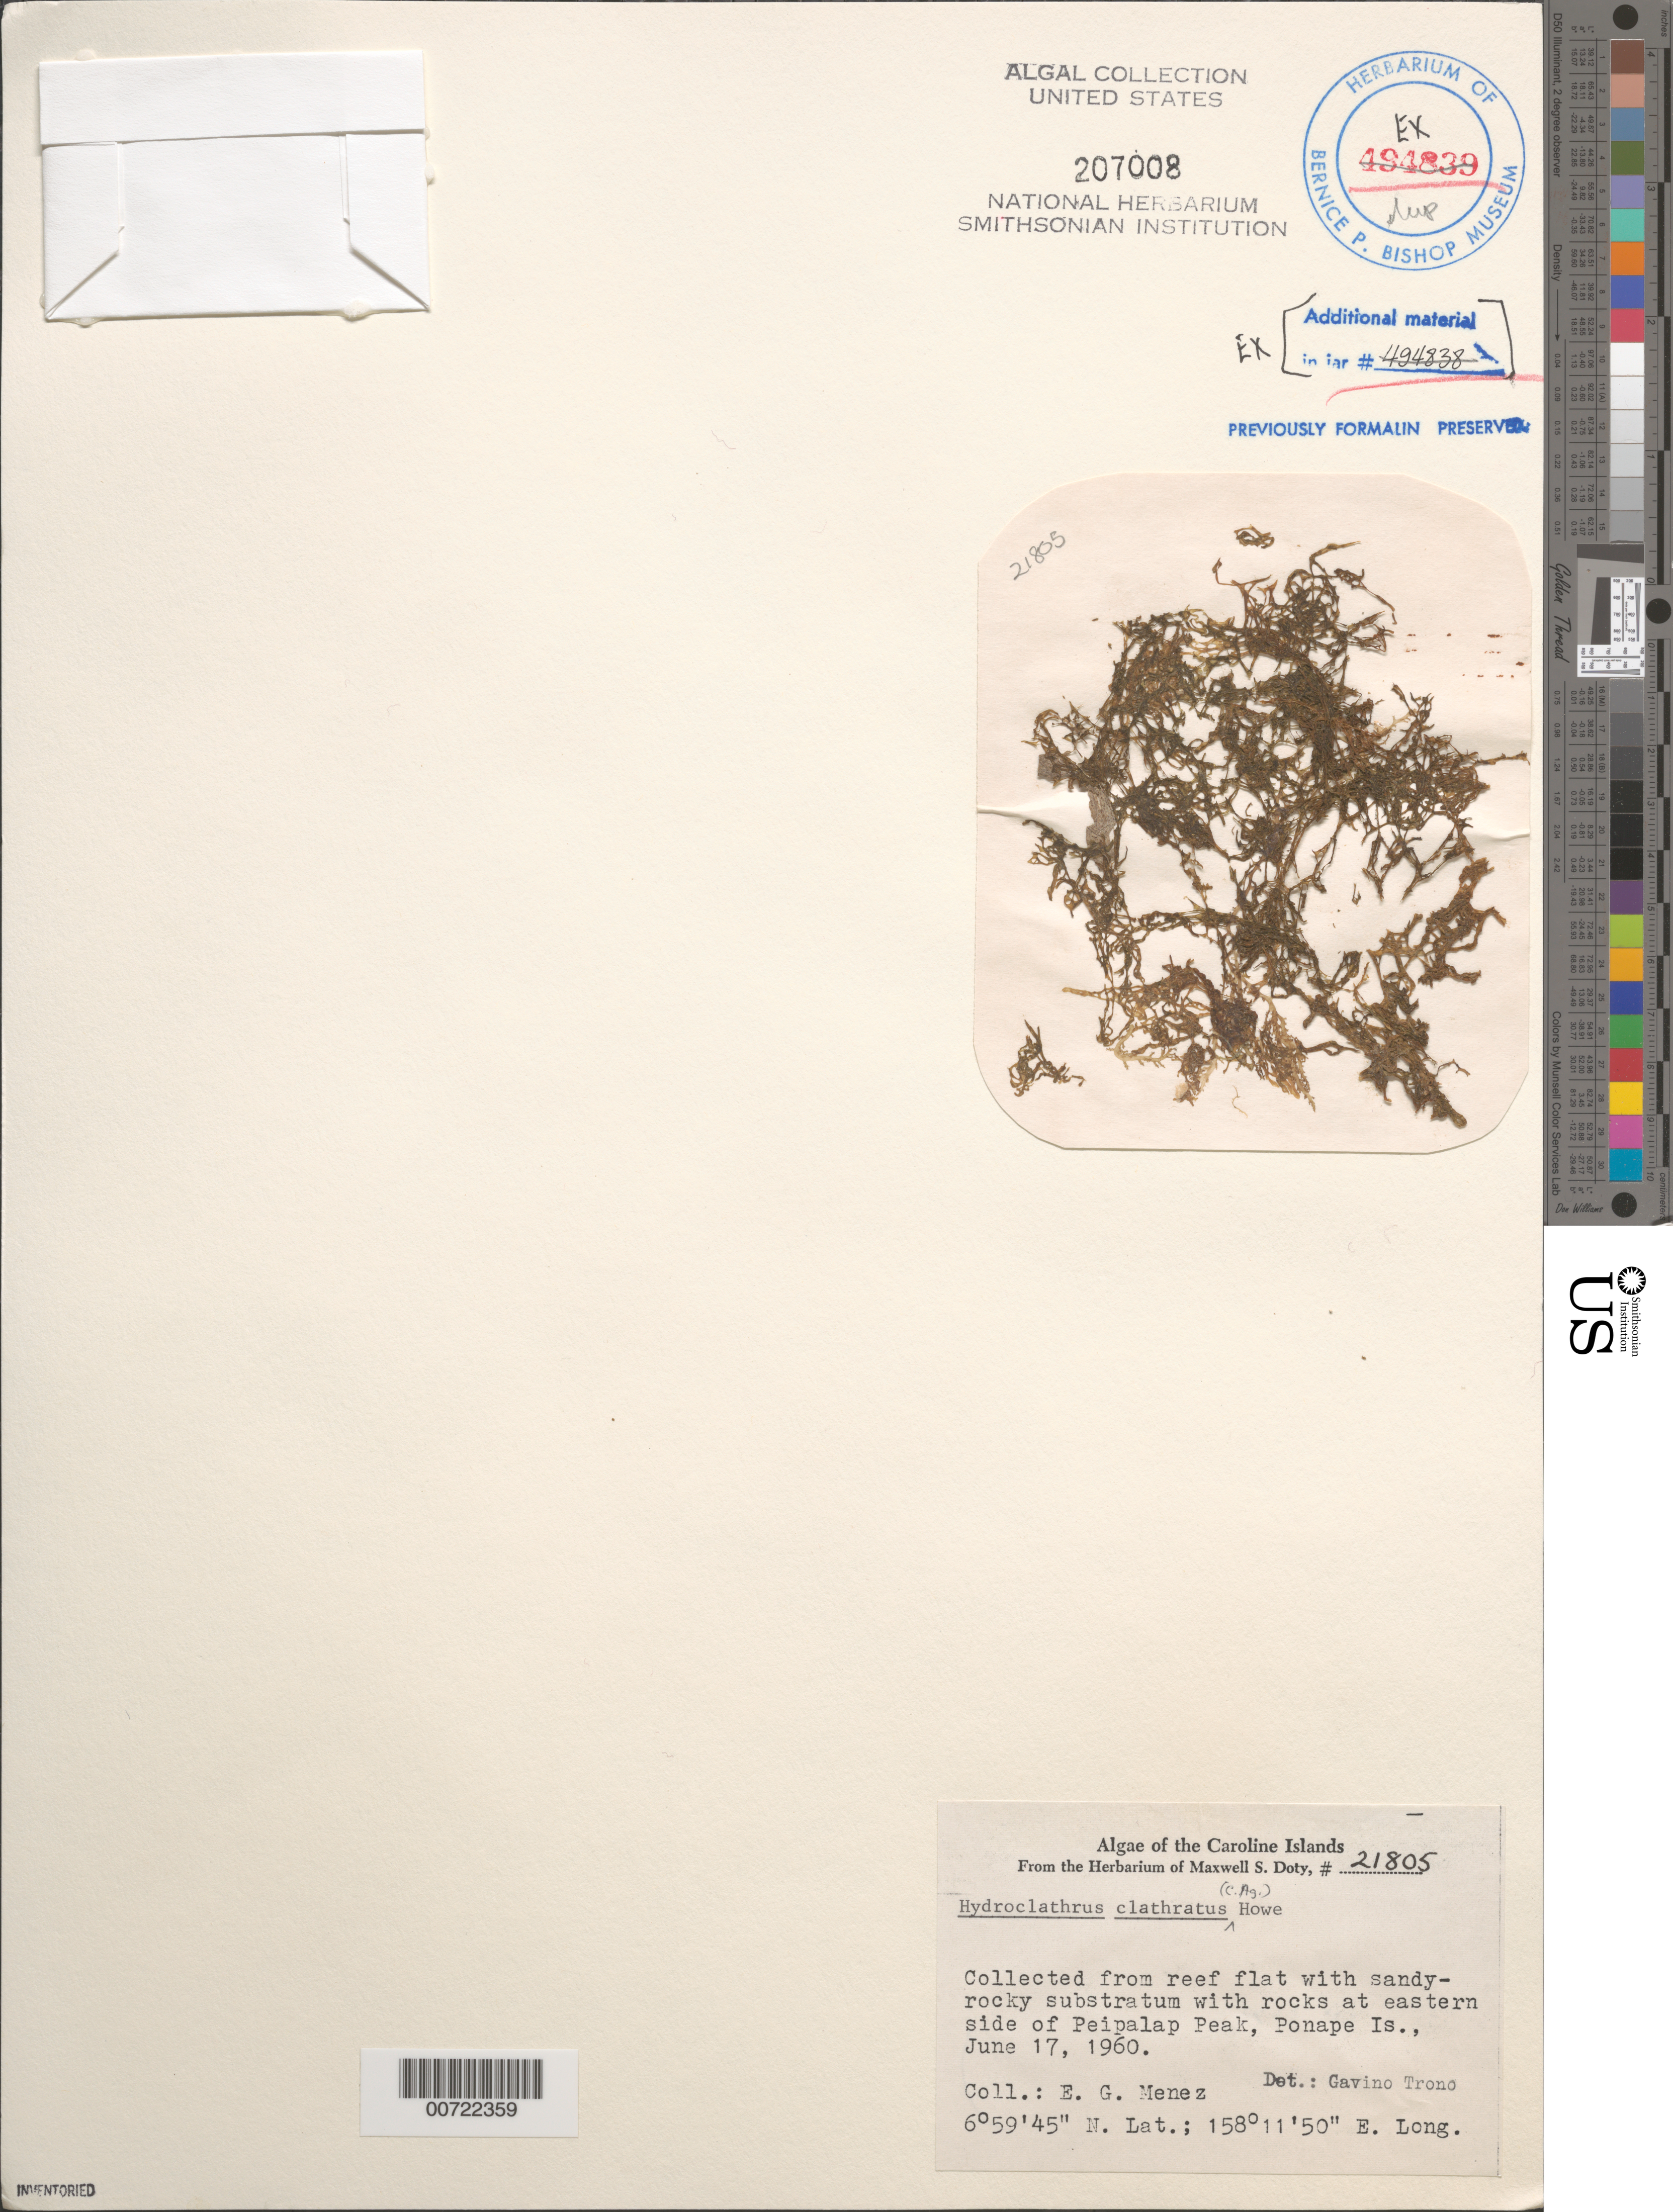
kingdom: Chromista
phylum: Ochrophyta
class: Phaeophyceae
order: Scytosiphonales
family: Scytosiphonaceae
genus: Hydroclathrus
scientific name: Hydroclathrus clathratus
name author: (C. Agardh) M. Howe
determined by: Trono, Gavino C., Jr.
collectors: Meñez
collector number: MSD 21805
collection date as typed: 17 Jun 1960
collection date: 1960-06-17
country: Micronesia, Federated States of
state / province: Pohnpei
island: Pohnpei [Ponape]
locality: Peipalap Peak, east side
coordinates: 6 59' 45" N, 158 11' 50" E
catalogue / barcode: US 207008